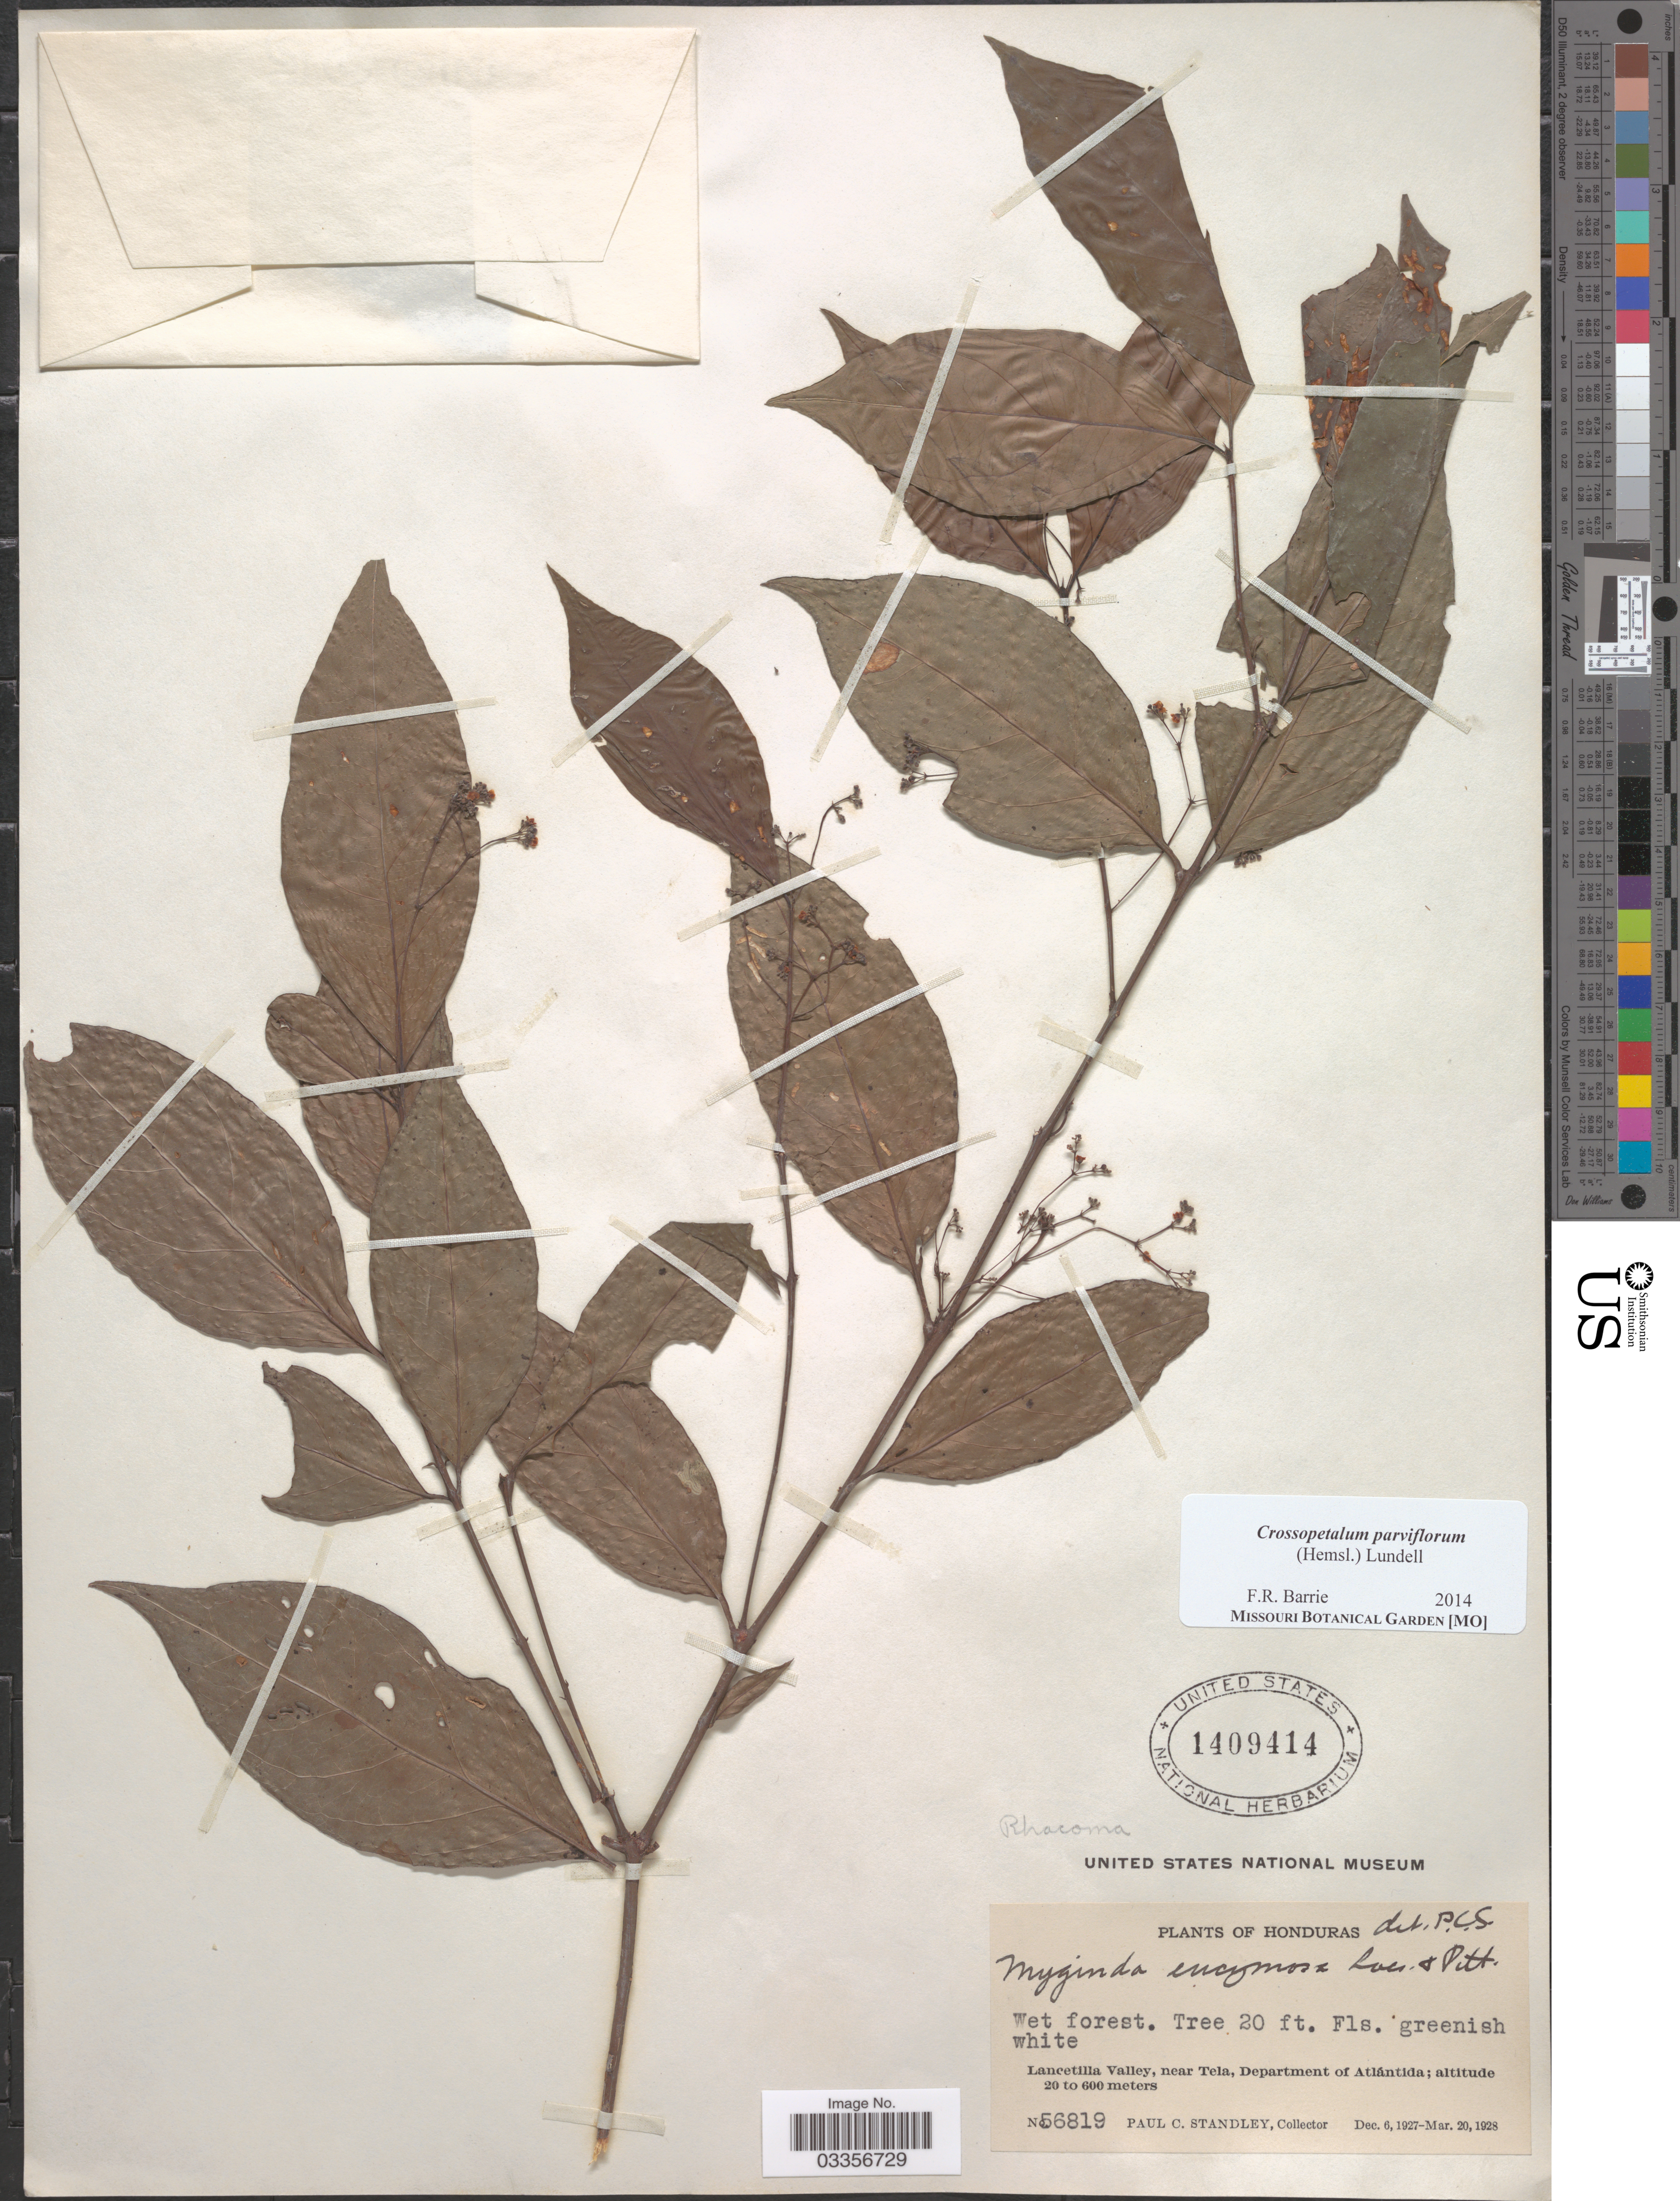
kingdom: Plantae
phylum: Tracheophyta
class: Magnoliopsida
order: Celastrales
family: Celastraceae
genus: Crossopetalum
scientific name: Crossopetalum parviflorum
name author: L.O. Williams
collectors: P. C. Standley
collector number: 56819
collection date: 1927-12-06/1928-03-20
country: Honduras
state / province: Atlántida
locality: Lancetilla Valley, near Tela, Department of Atlántida.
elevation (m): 20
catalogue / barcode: US 1409414